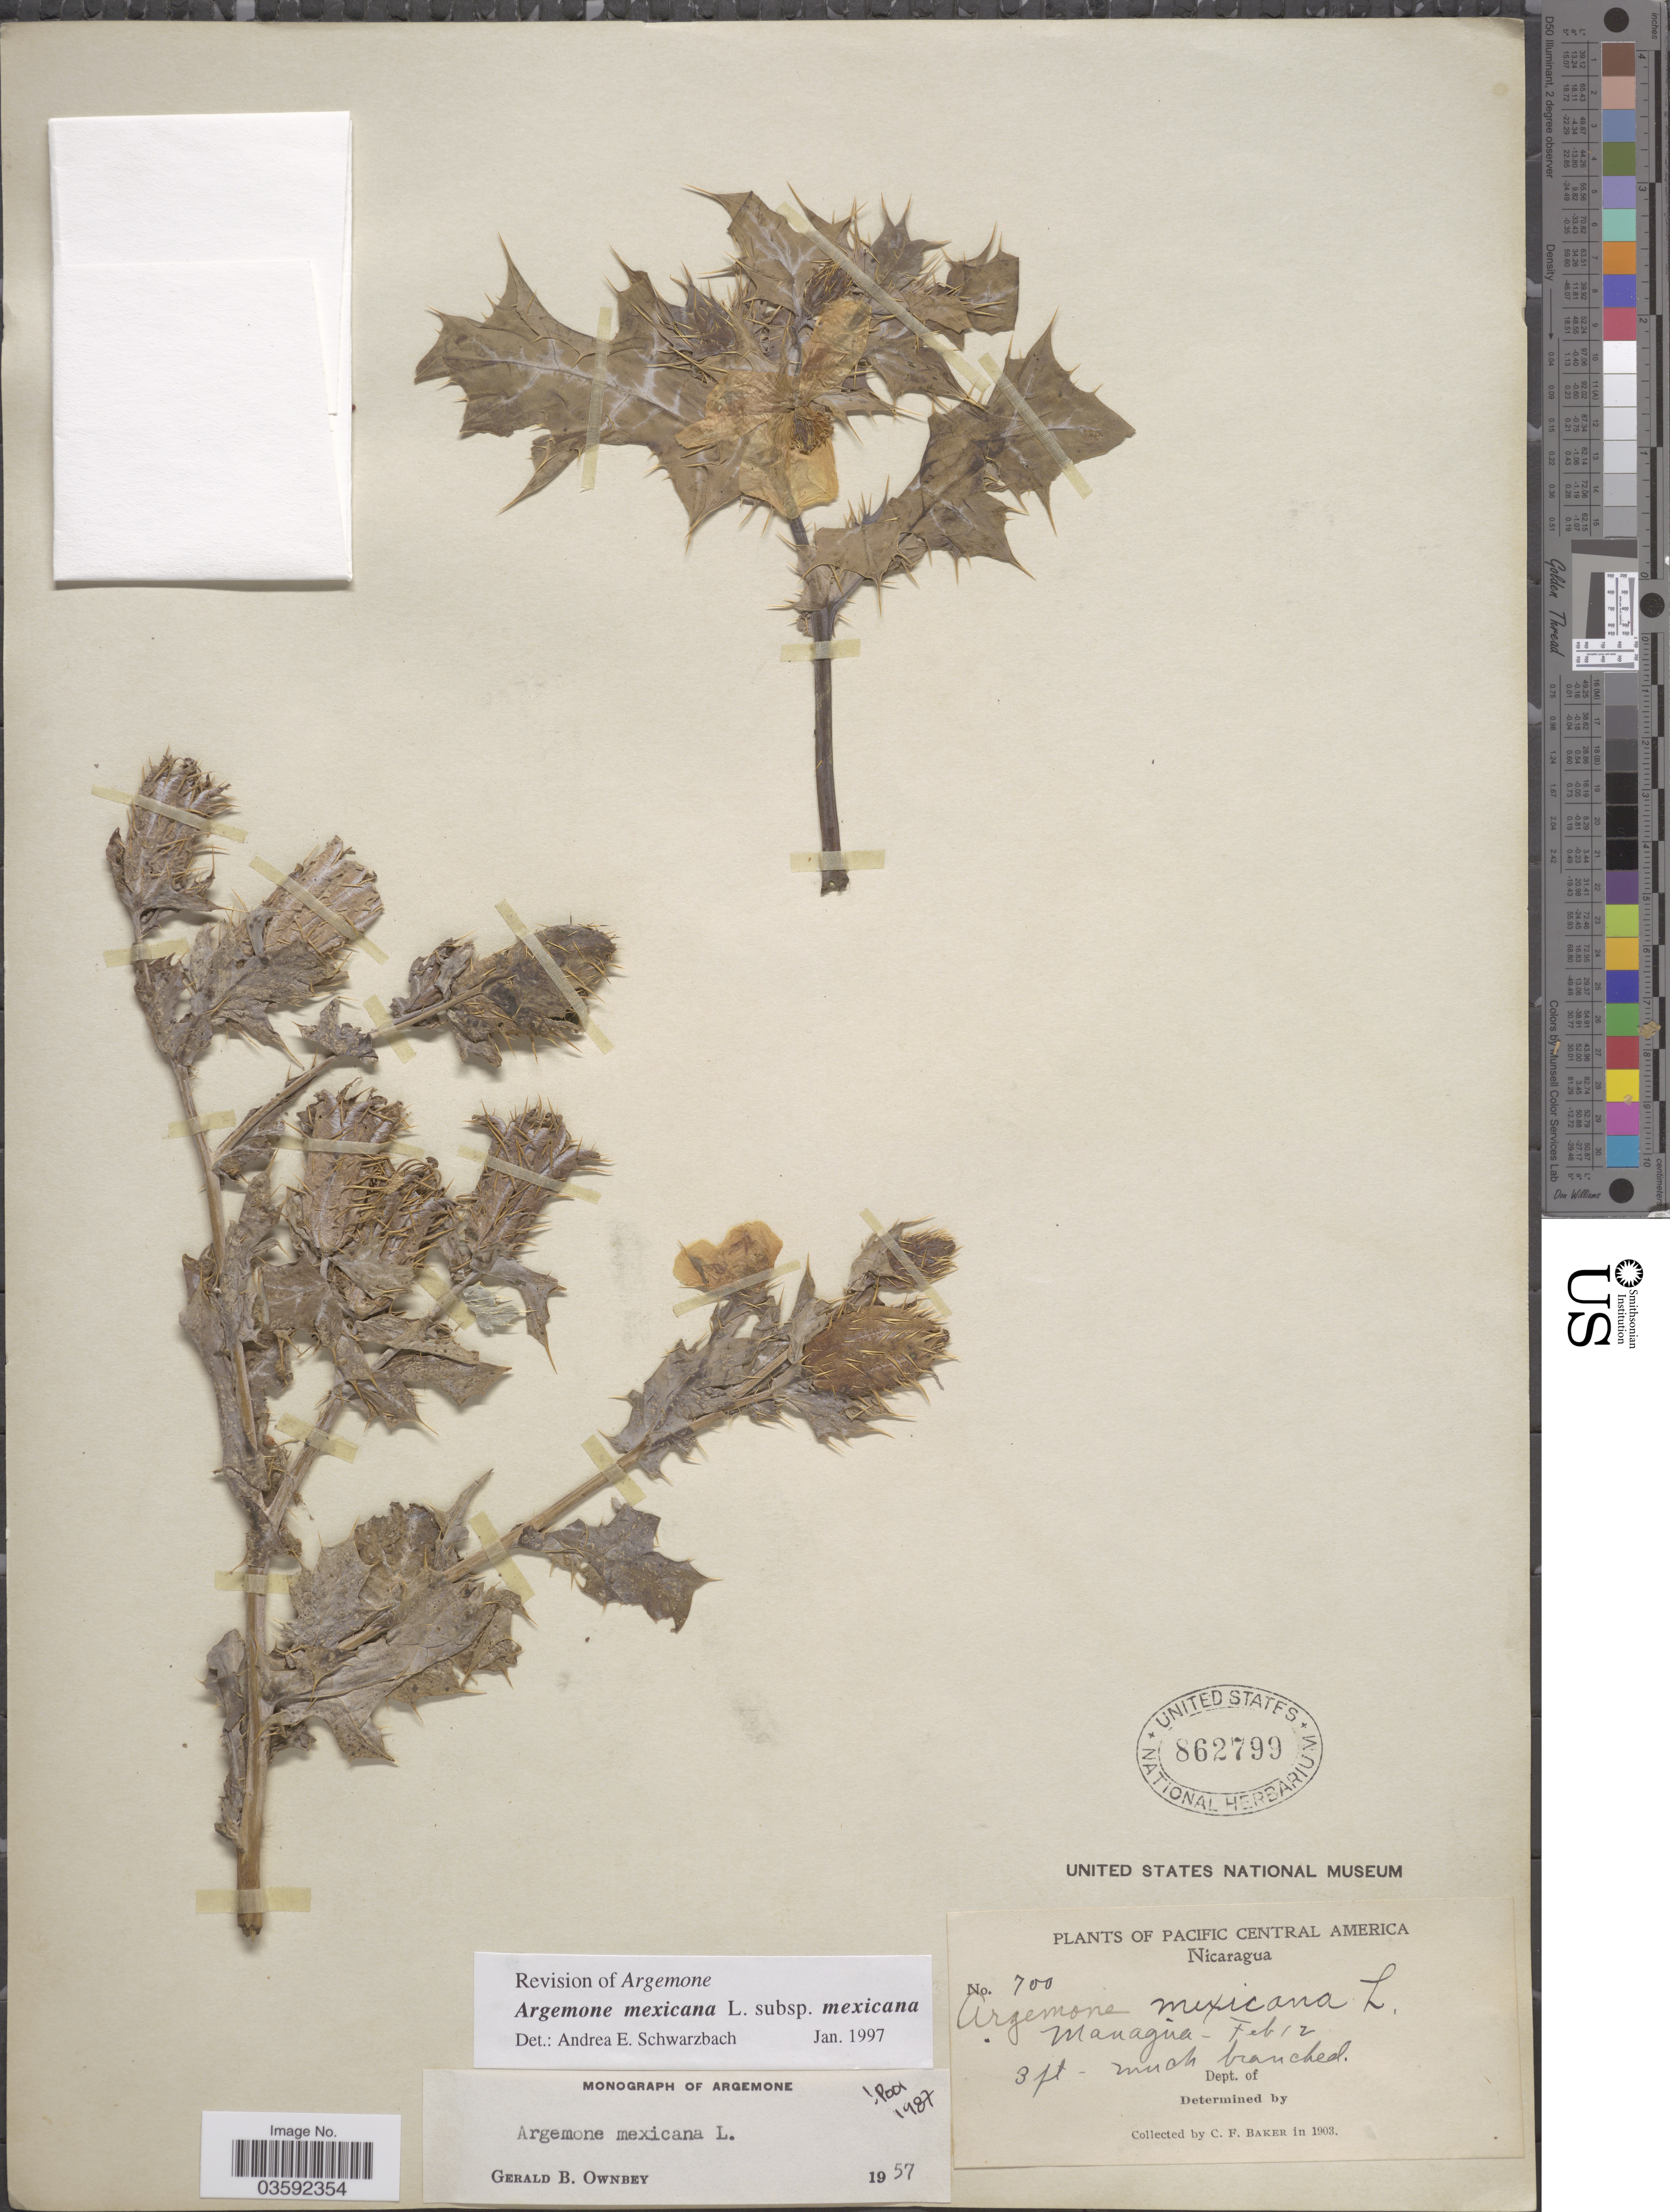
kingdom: Plantae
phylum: Tracheophyta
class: Magnoliopsida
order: Ranunculales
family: Papaveraceae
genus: Argemone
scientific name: Argemone mexicana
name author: L.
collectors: C. F. Baker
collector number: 700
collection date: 1903-02-12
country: Nicaragua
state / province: Managua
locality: Pacific Central America.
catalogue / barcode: US 862799